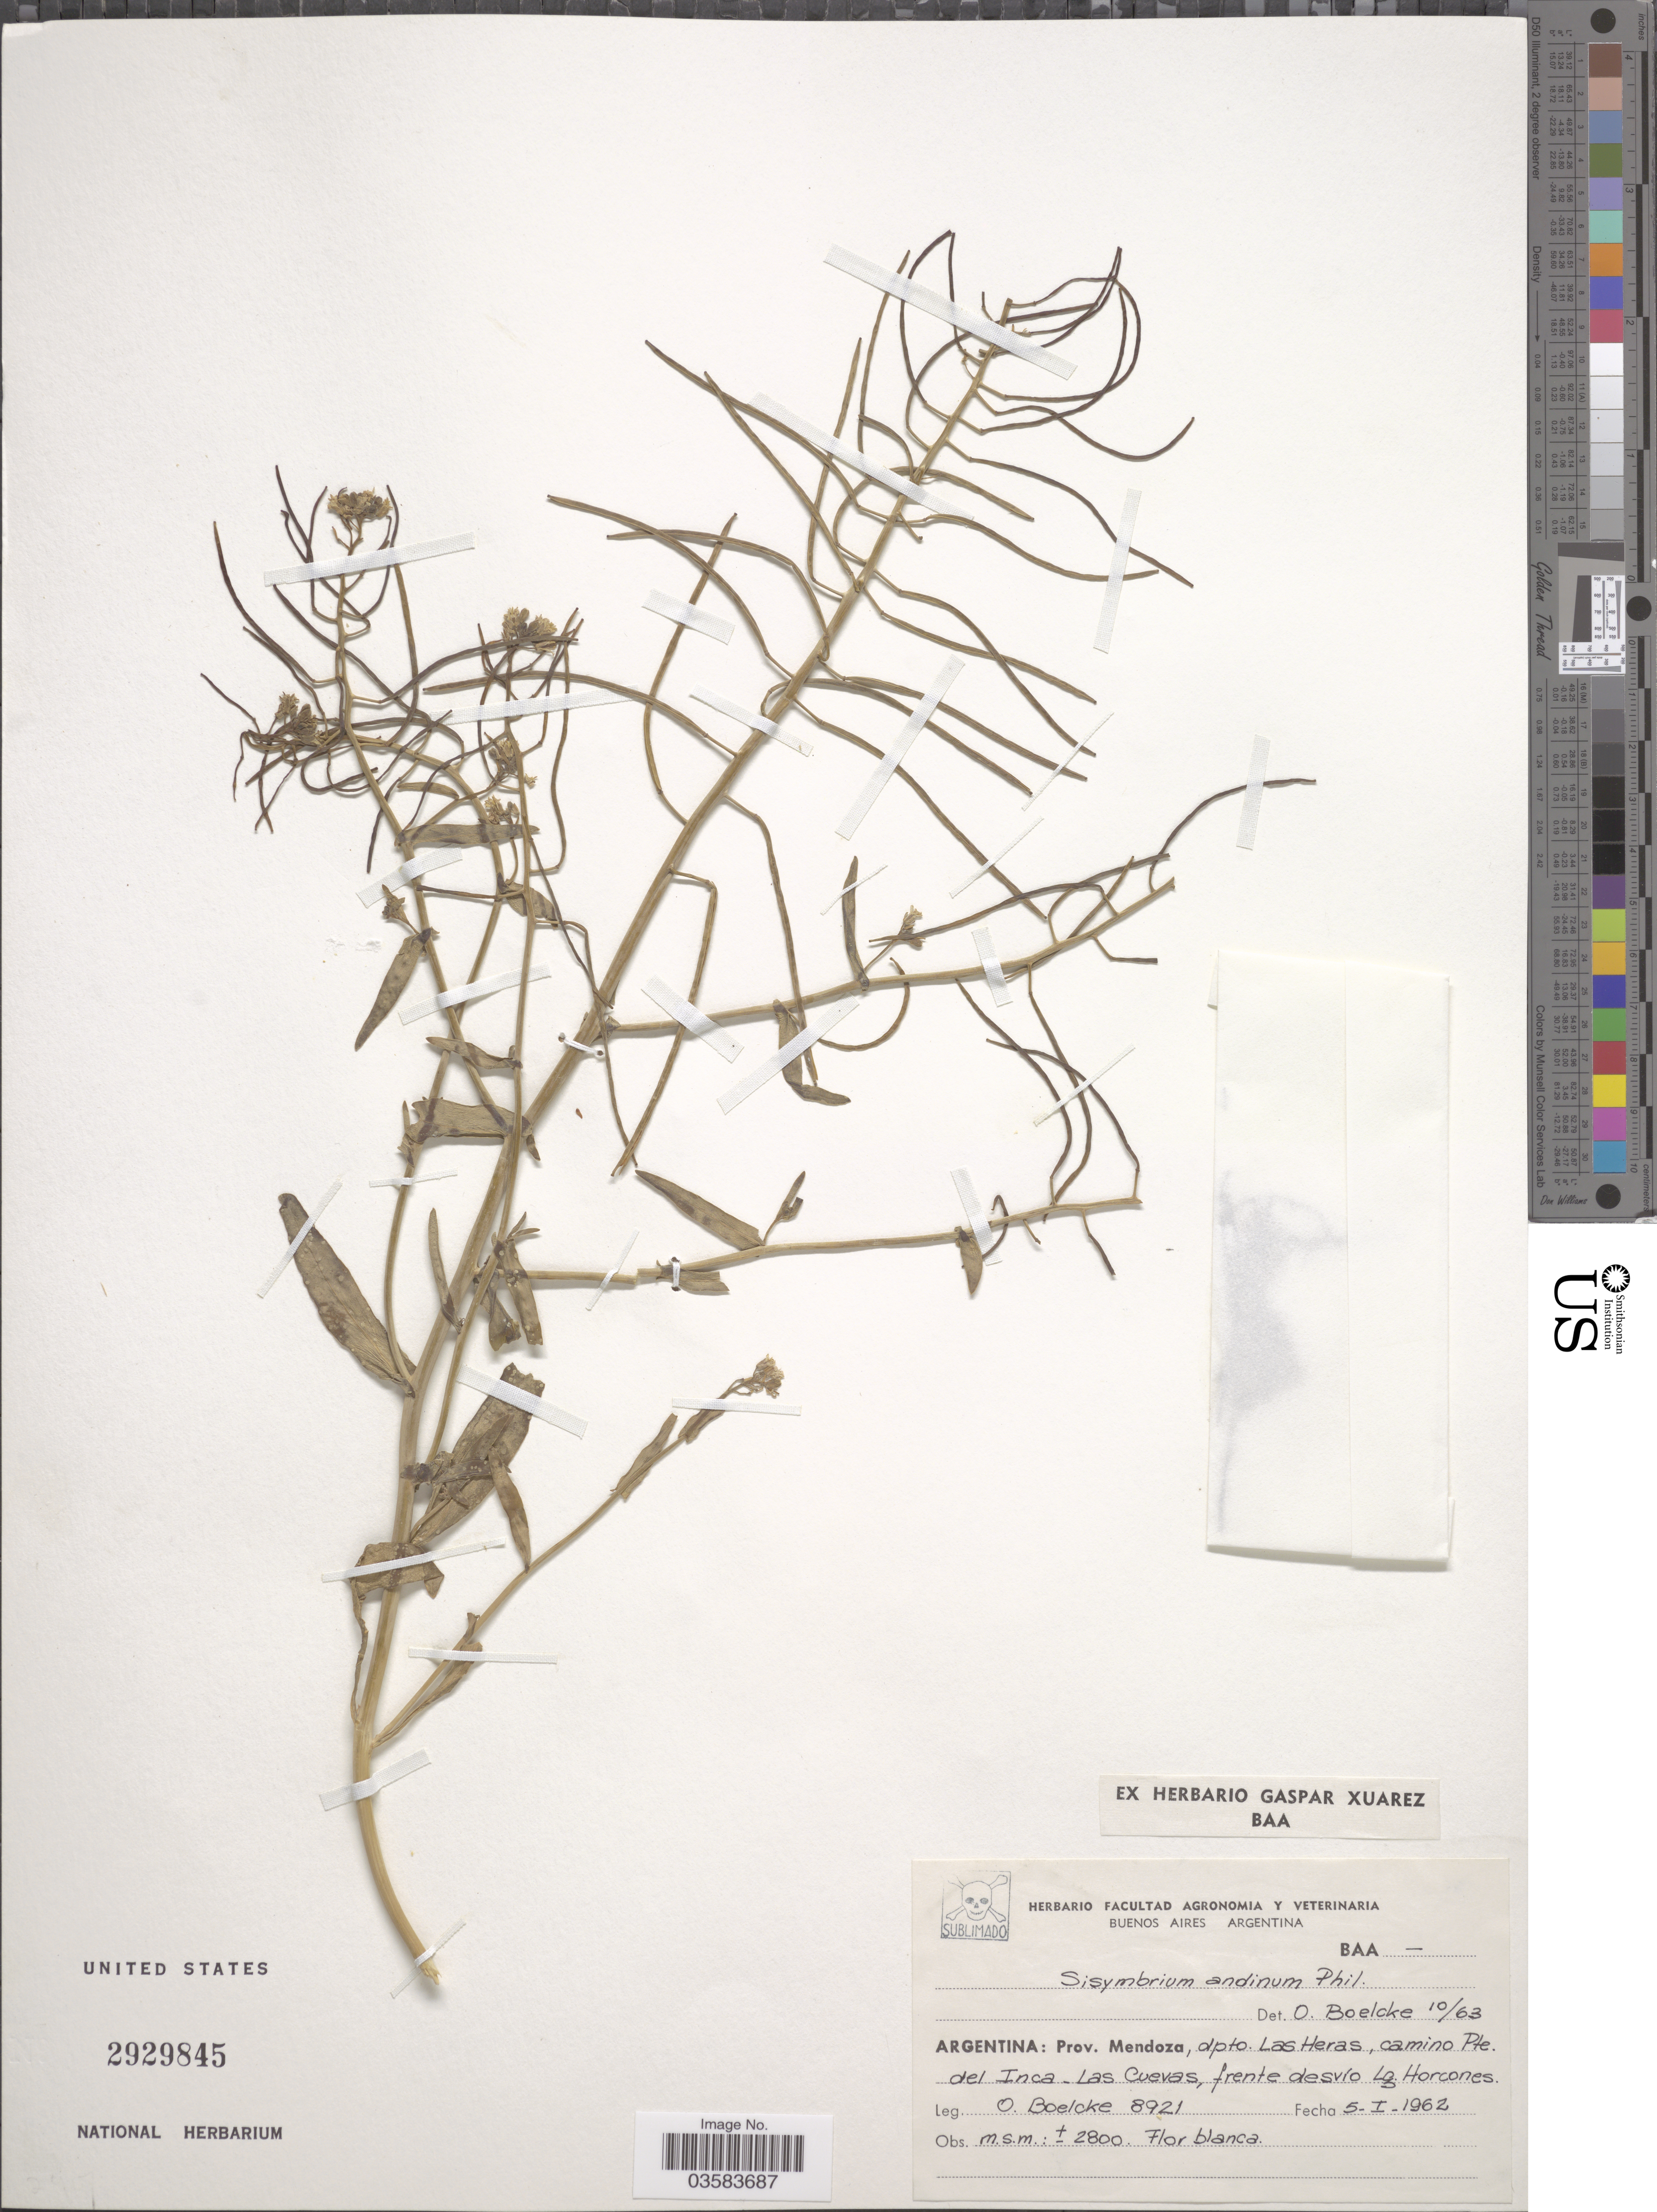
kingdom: Plantae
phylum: Tracheophyta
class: Magnoliopsida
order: Brassicales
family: Brassicaceae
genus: Mostacillastrum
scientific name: Mostacillastrum andinum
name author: (Phil.) Al-Shehbaz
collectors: O. Boelcke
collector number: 8921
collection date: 1962-01-05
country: Argentina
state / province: Mendoza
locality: Dpto. Las Heras, camino Pte. del Inca. Las Cuevas, frente desvío Lg. Horcones.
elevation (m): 2800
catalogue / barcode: US 2929845